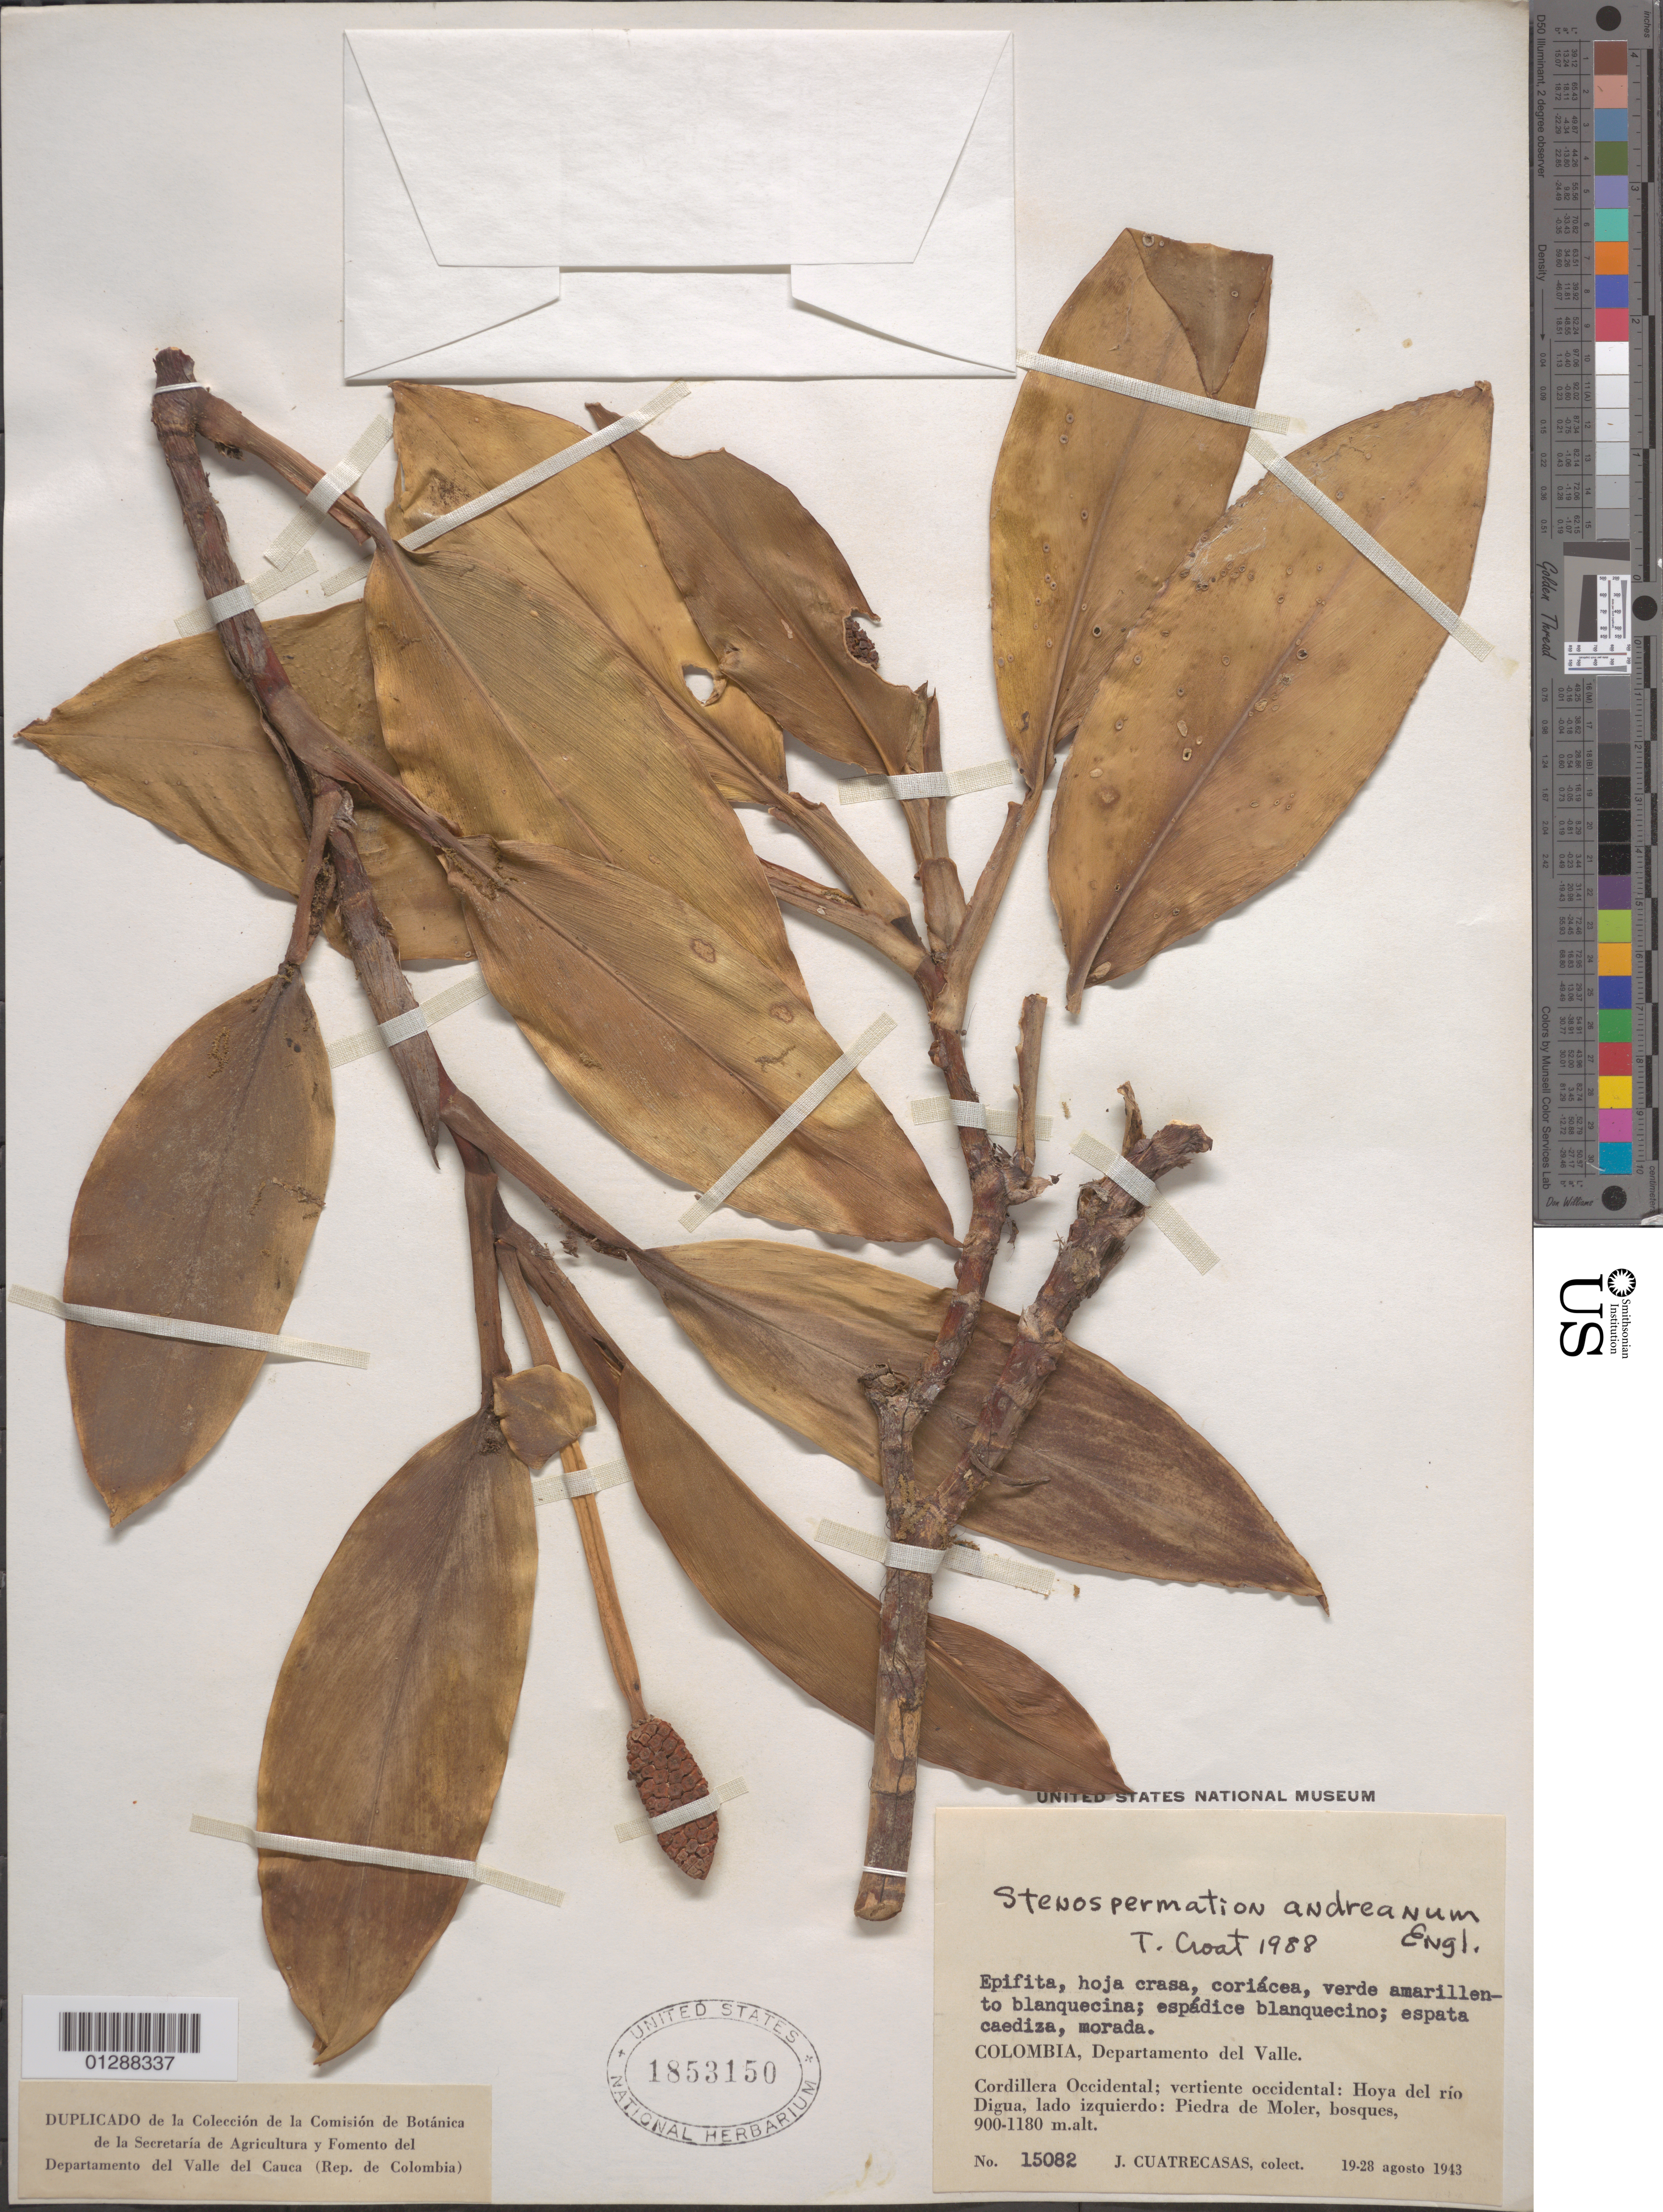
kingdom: Plantae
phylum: Tracheophyta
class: Liliopsida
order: Alismatales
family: Araceae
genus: Stenospermation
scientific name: Stenospermation andreanum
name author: Engl.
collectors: J. Cuatrecasas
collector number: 15082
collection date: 1943-08-19/1943-08-28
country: Colombia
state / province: Valle del Cauca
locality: Departamento del Valle del Cauca. Departamento del Valle. Cordillera Occidental; vertiente occidental: Hoya del río Digua, lado izquierda: Piedra de Moler.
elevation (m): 900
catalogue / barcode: US 1853150